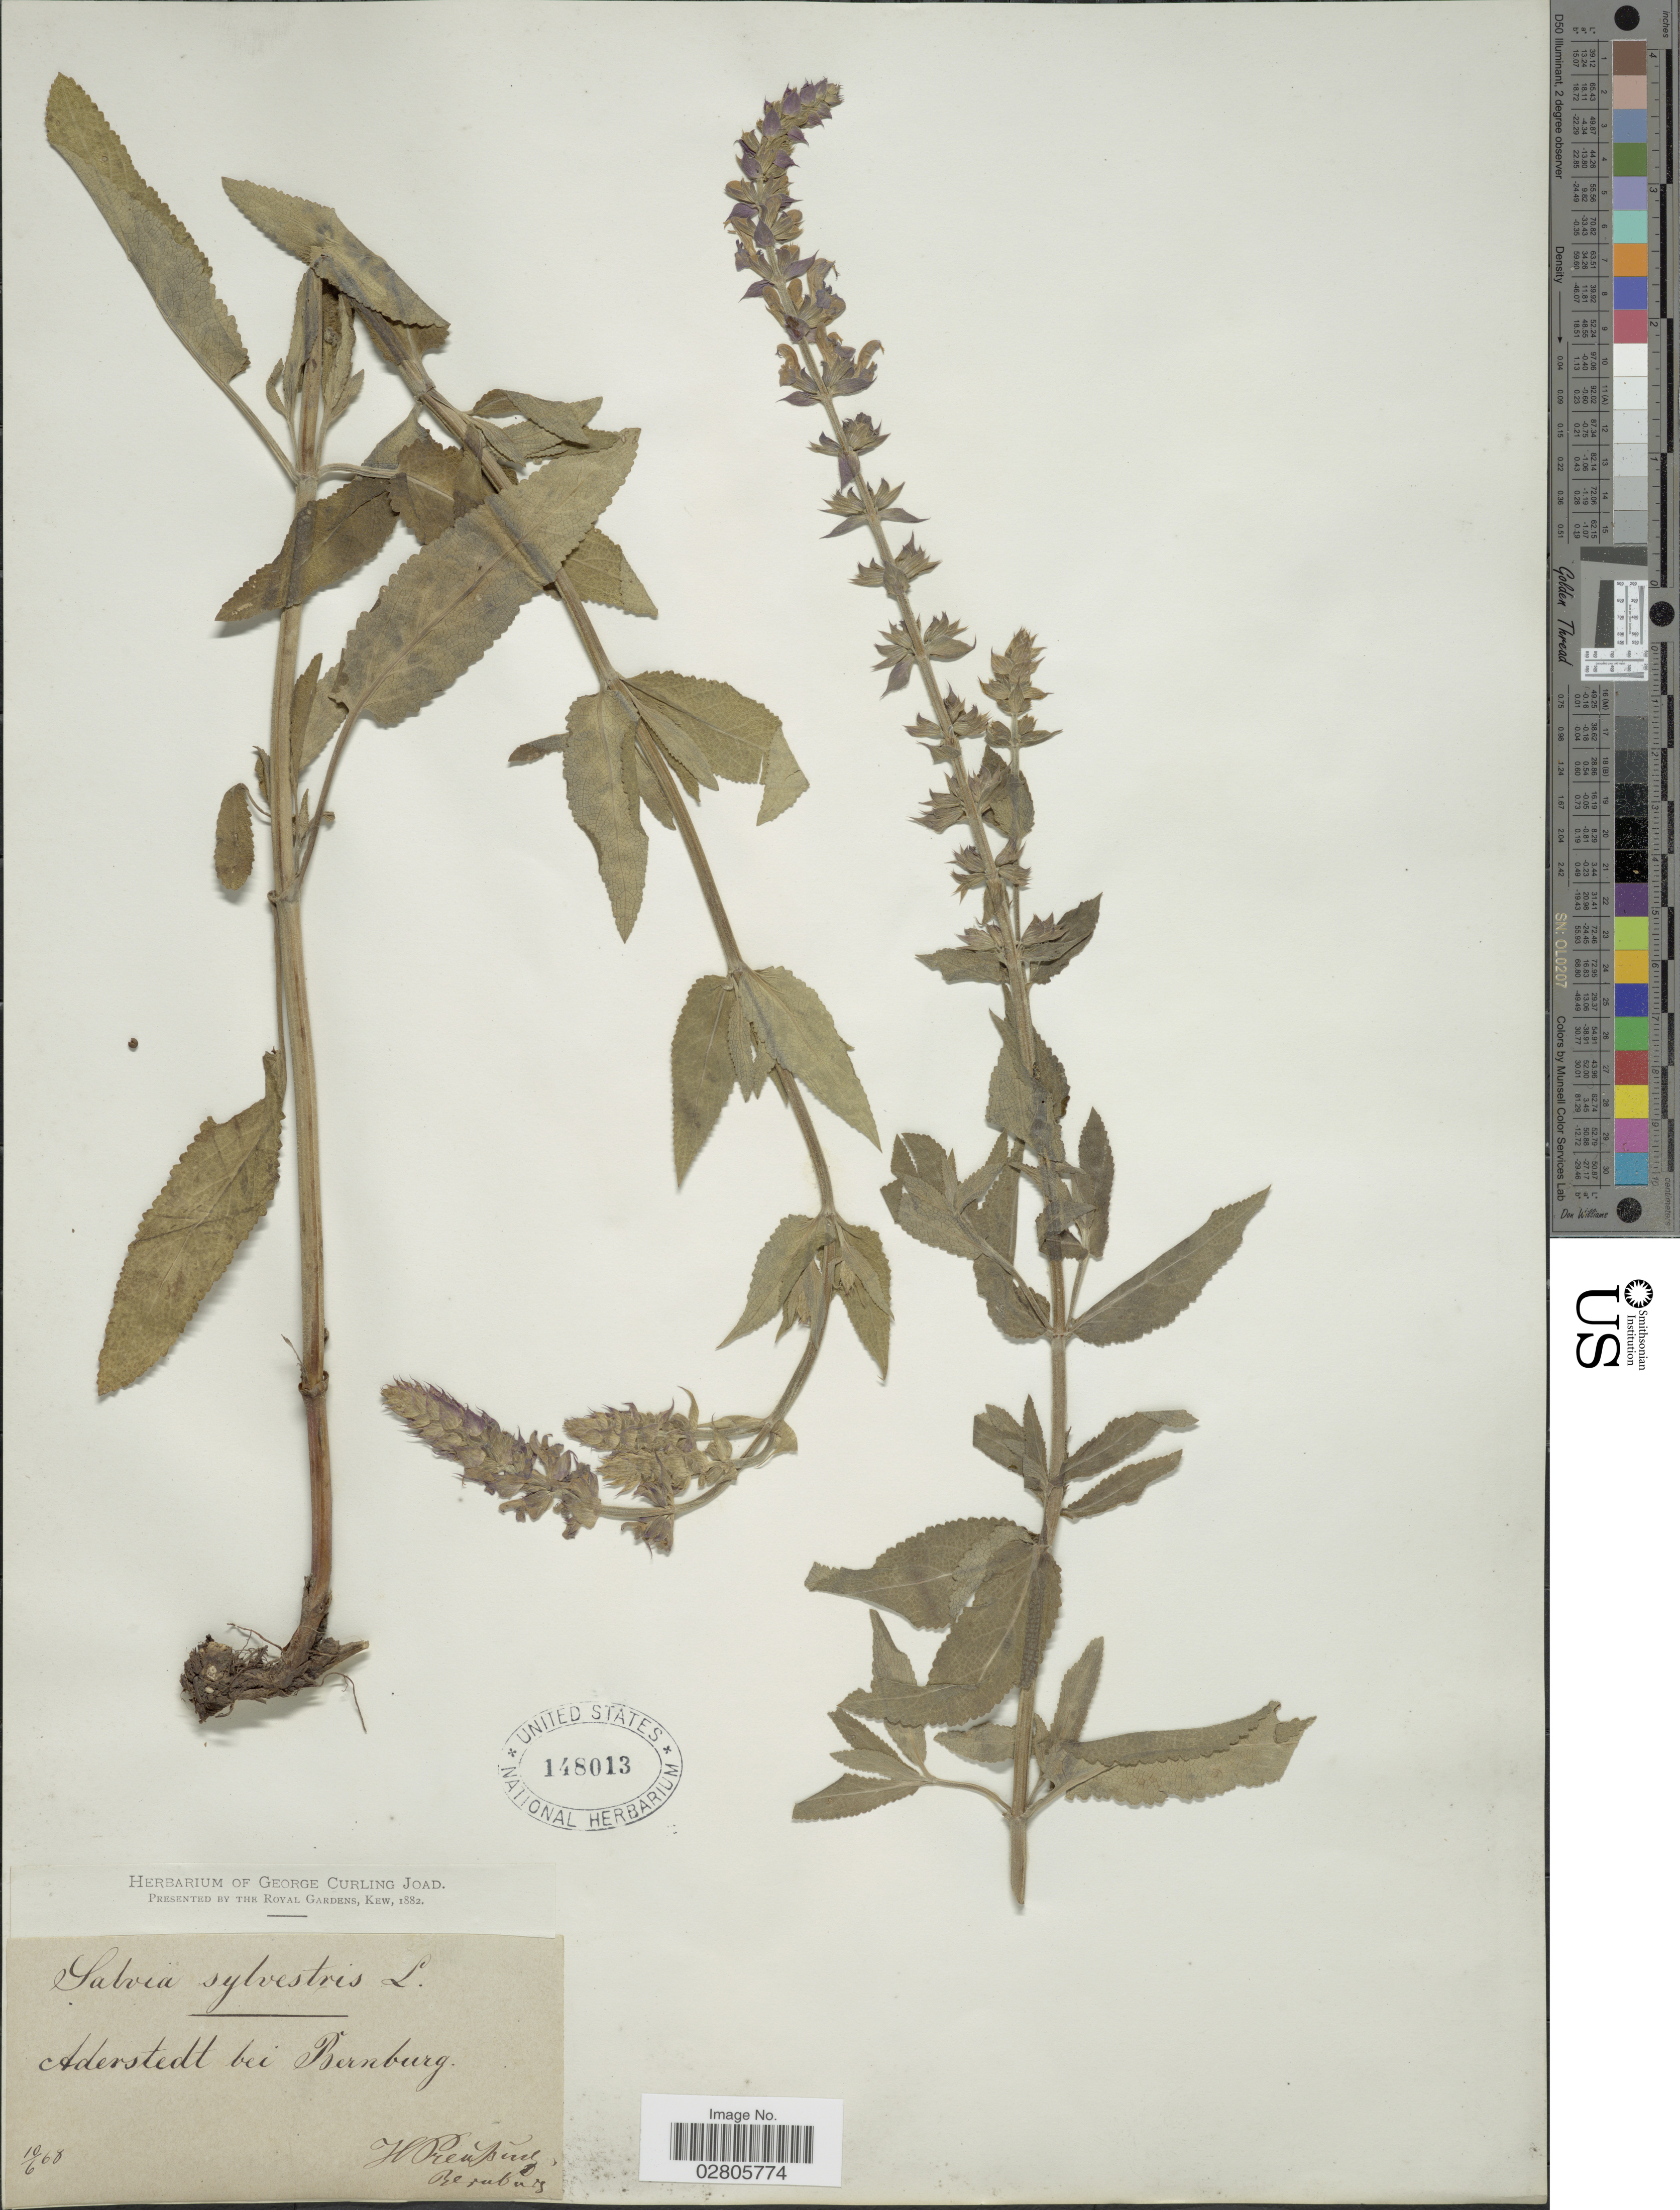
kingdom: Plantae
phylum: Tracheophyta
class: Magnoliopsida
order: Lamiales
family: Lamiaceae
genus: Salvia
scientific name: Salvia sylvestris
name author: L.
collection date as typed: Transcribed d/m/y: 10/6/68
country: Germany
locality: Aderstedt bei Bernburg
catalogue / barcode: US 148013